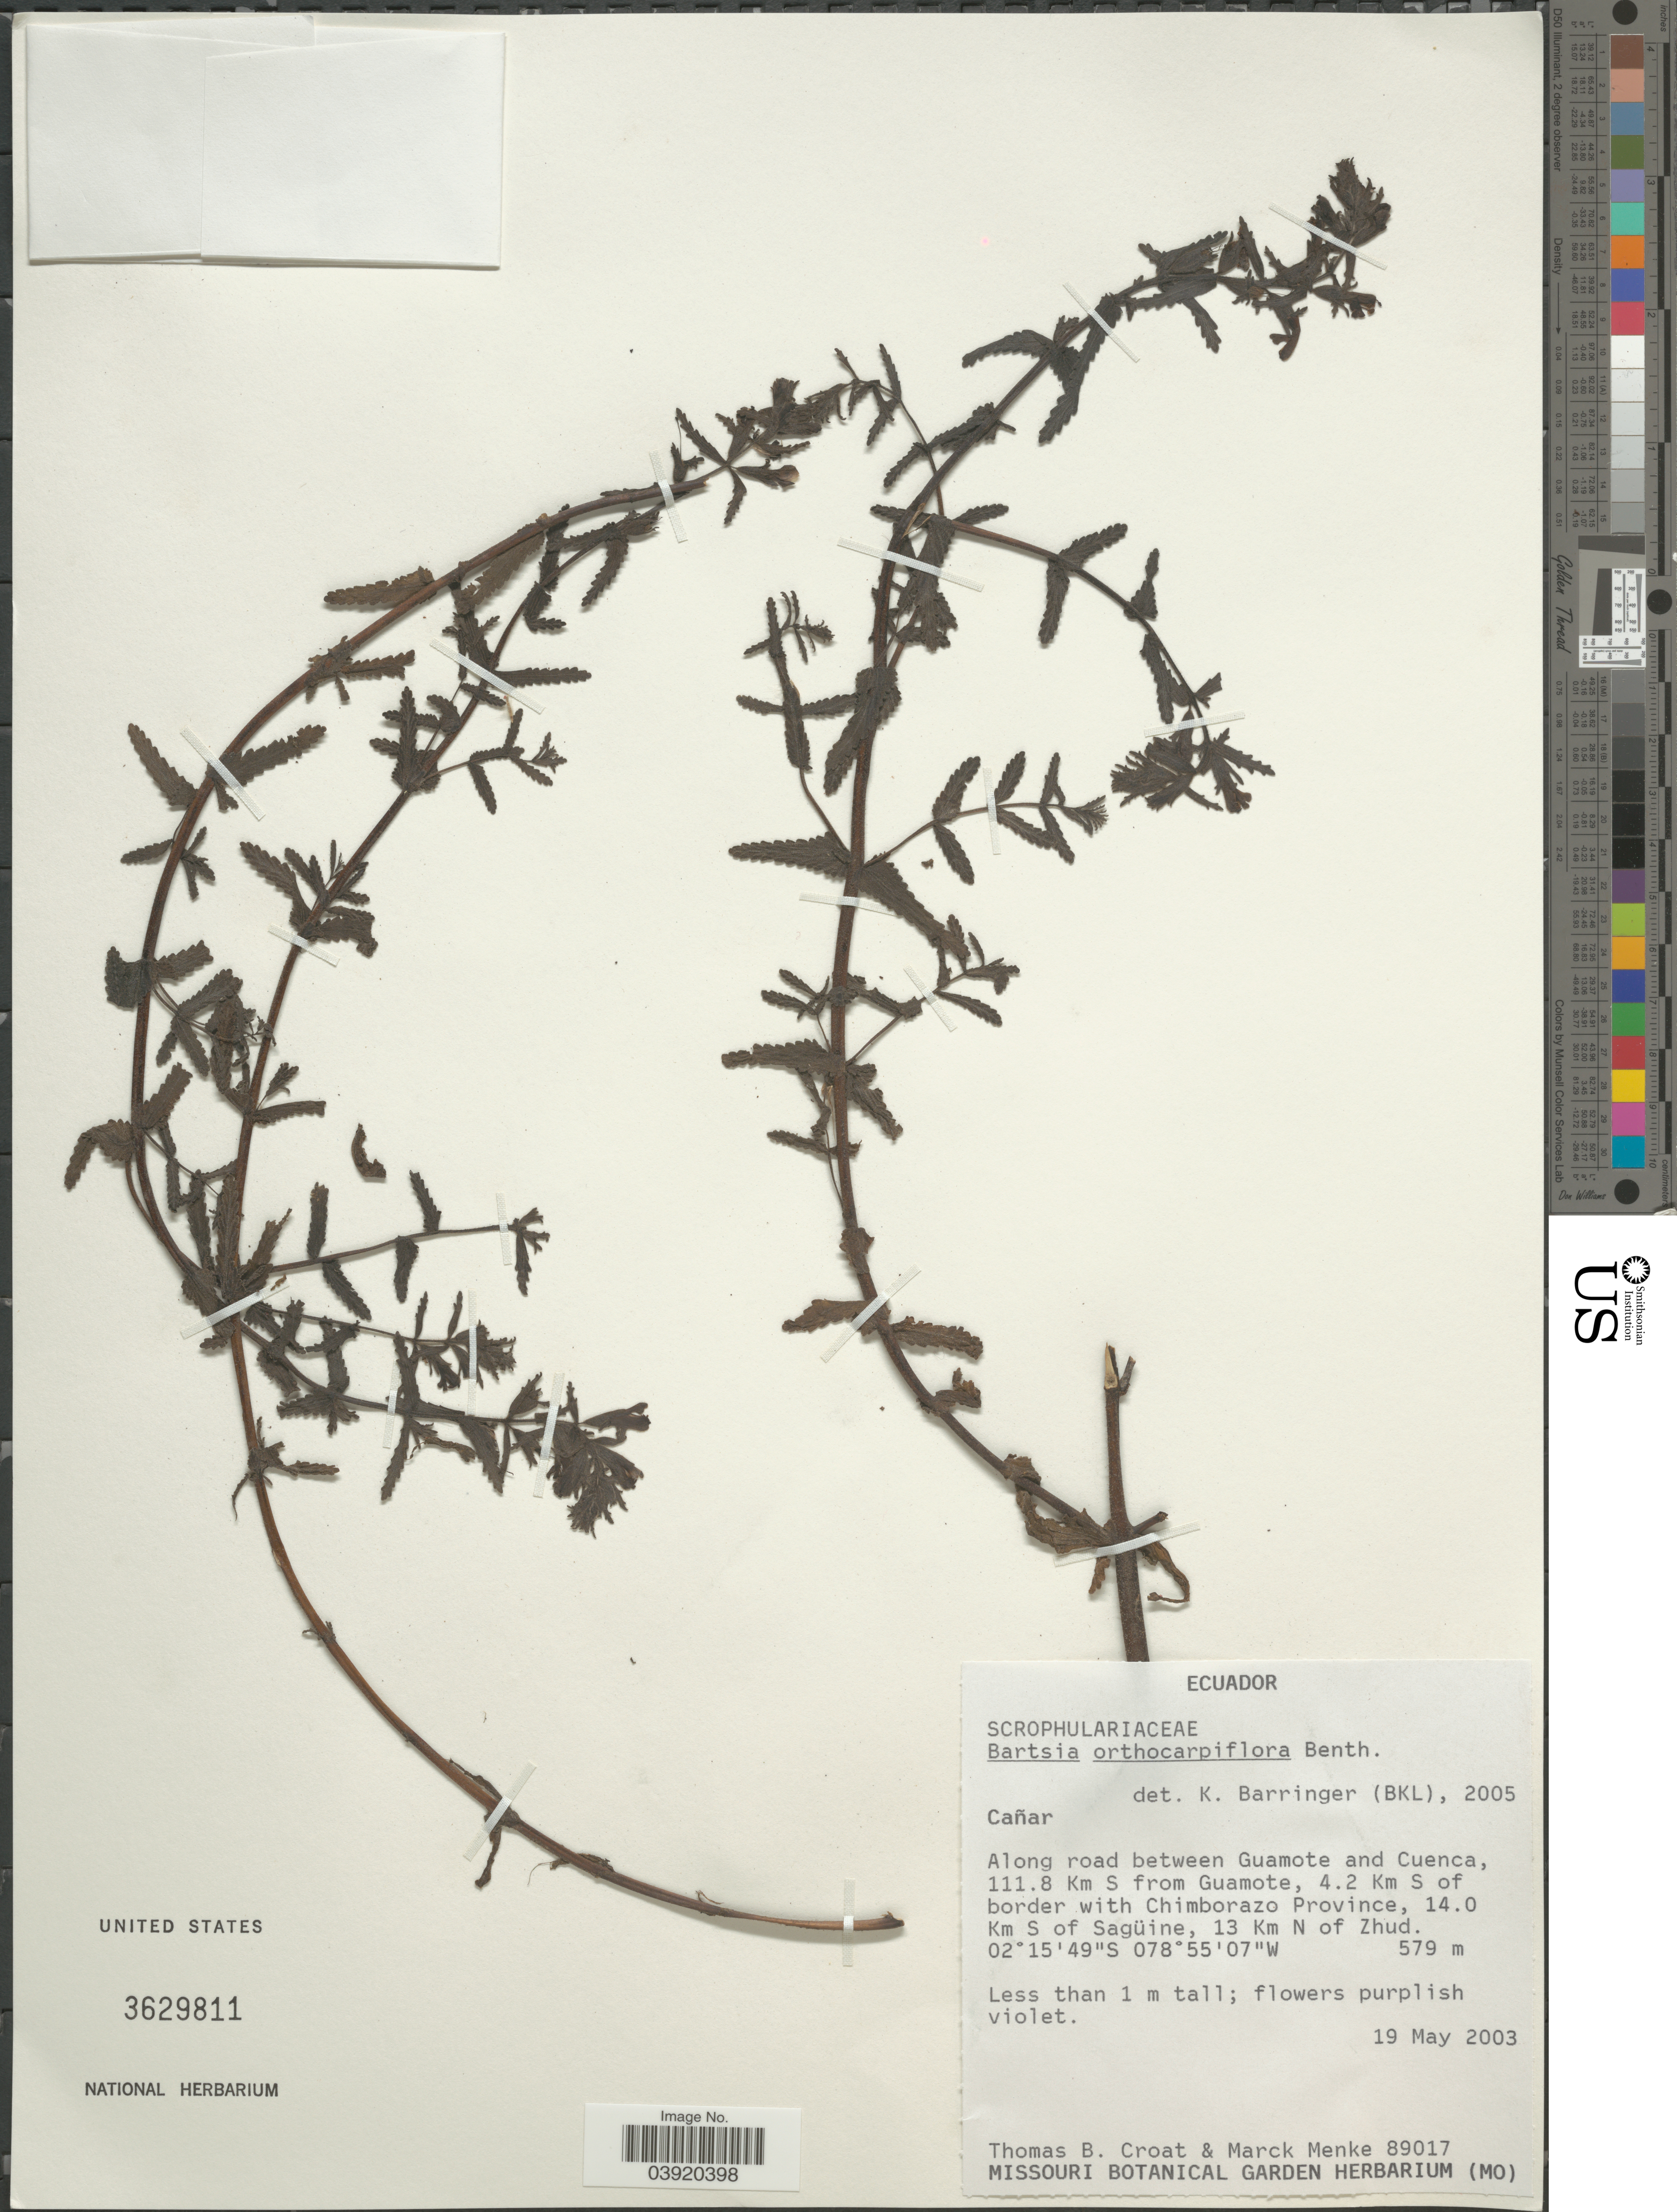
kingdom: Plantae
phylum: Tracheophyta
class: Magnoliopsida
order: Lamiales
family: Orobanchaceae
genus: Bartsia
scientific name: Bartsia orthocarpiflora subsp. orthocarpiflora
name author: Benth.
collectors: T. B. Croat & M. Menke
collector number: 89017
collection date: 2003-05-19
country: Ecuador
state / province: Cañar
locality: Along road between Guamote and Cuenca, 111.8 Km S from Guamote, 4.2 Km S of border with Chimborazo Province, 14.0 Km S of Sagüine, 13 Km N of Zhud.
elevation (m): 579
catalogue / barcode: US 3629811